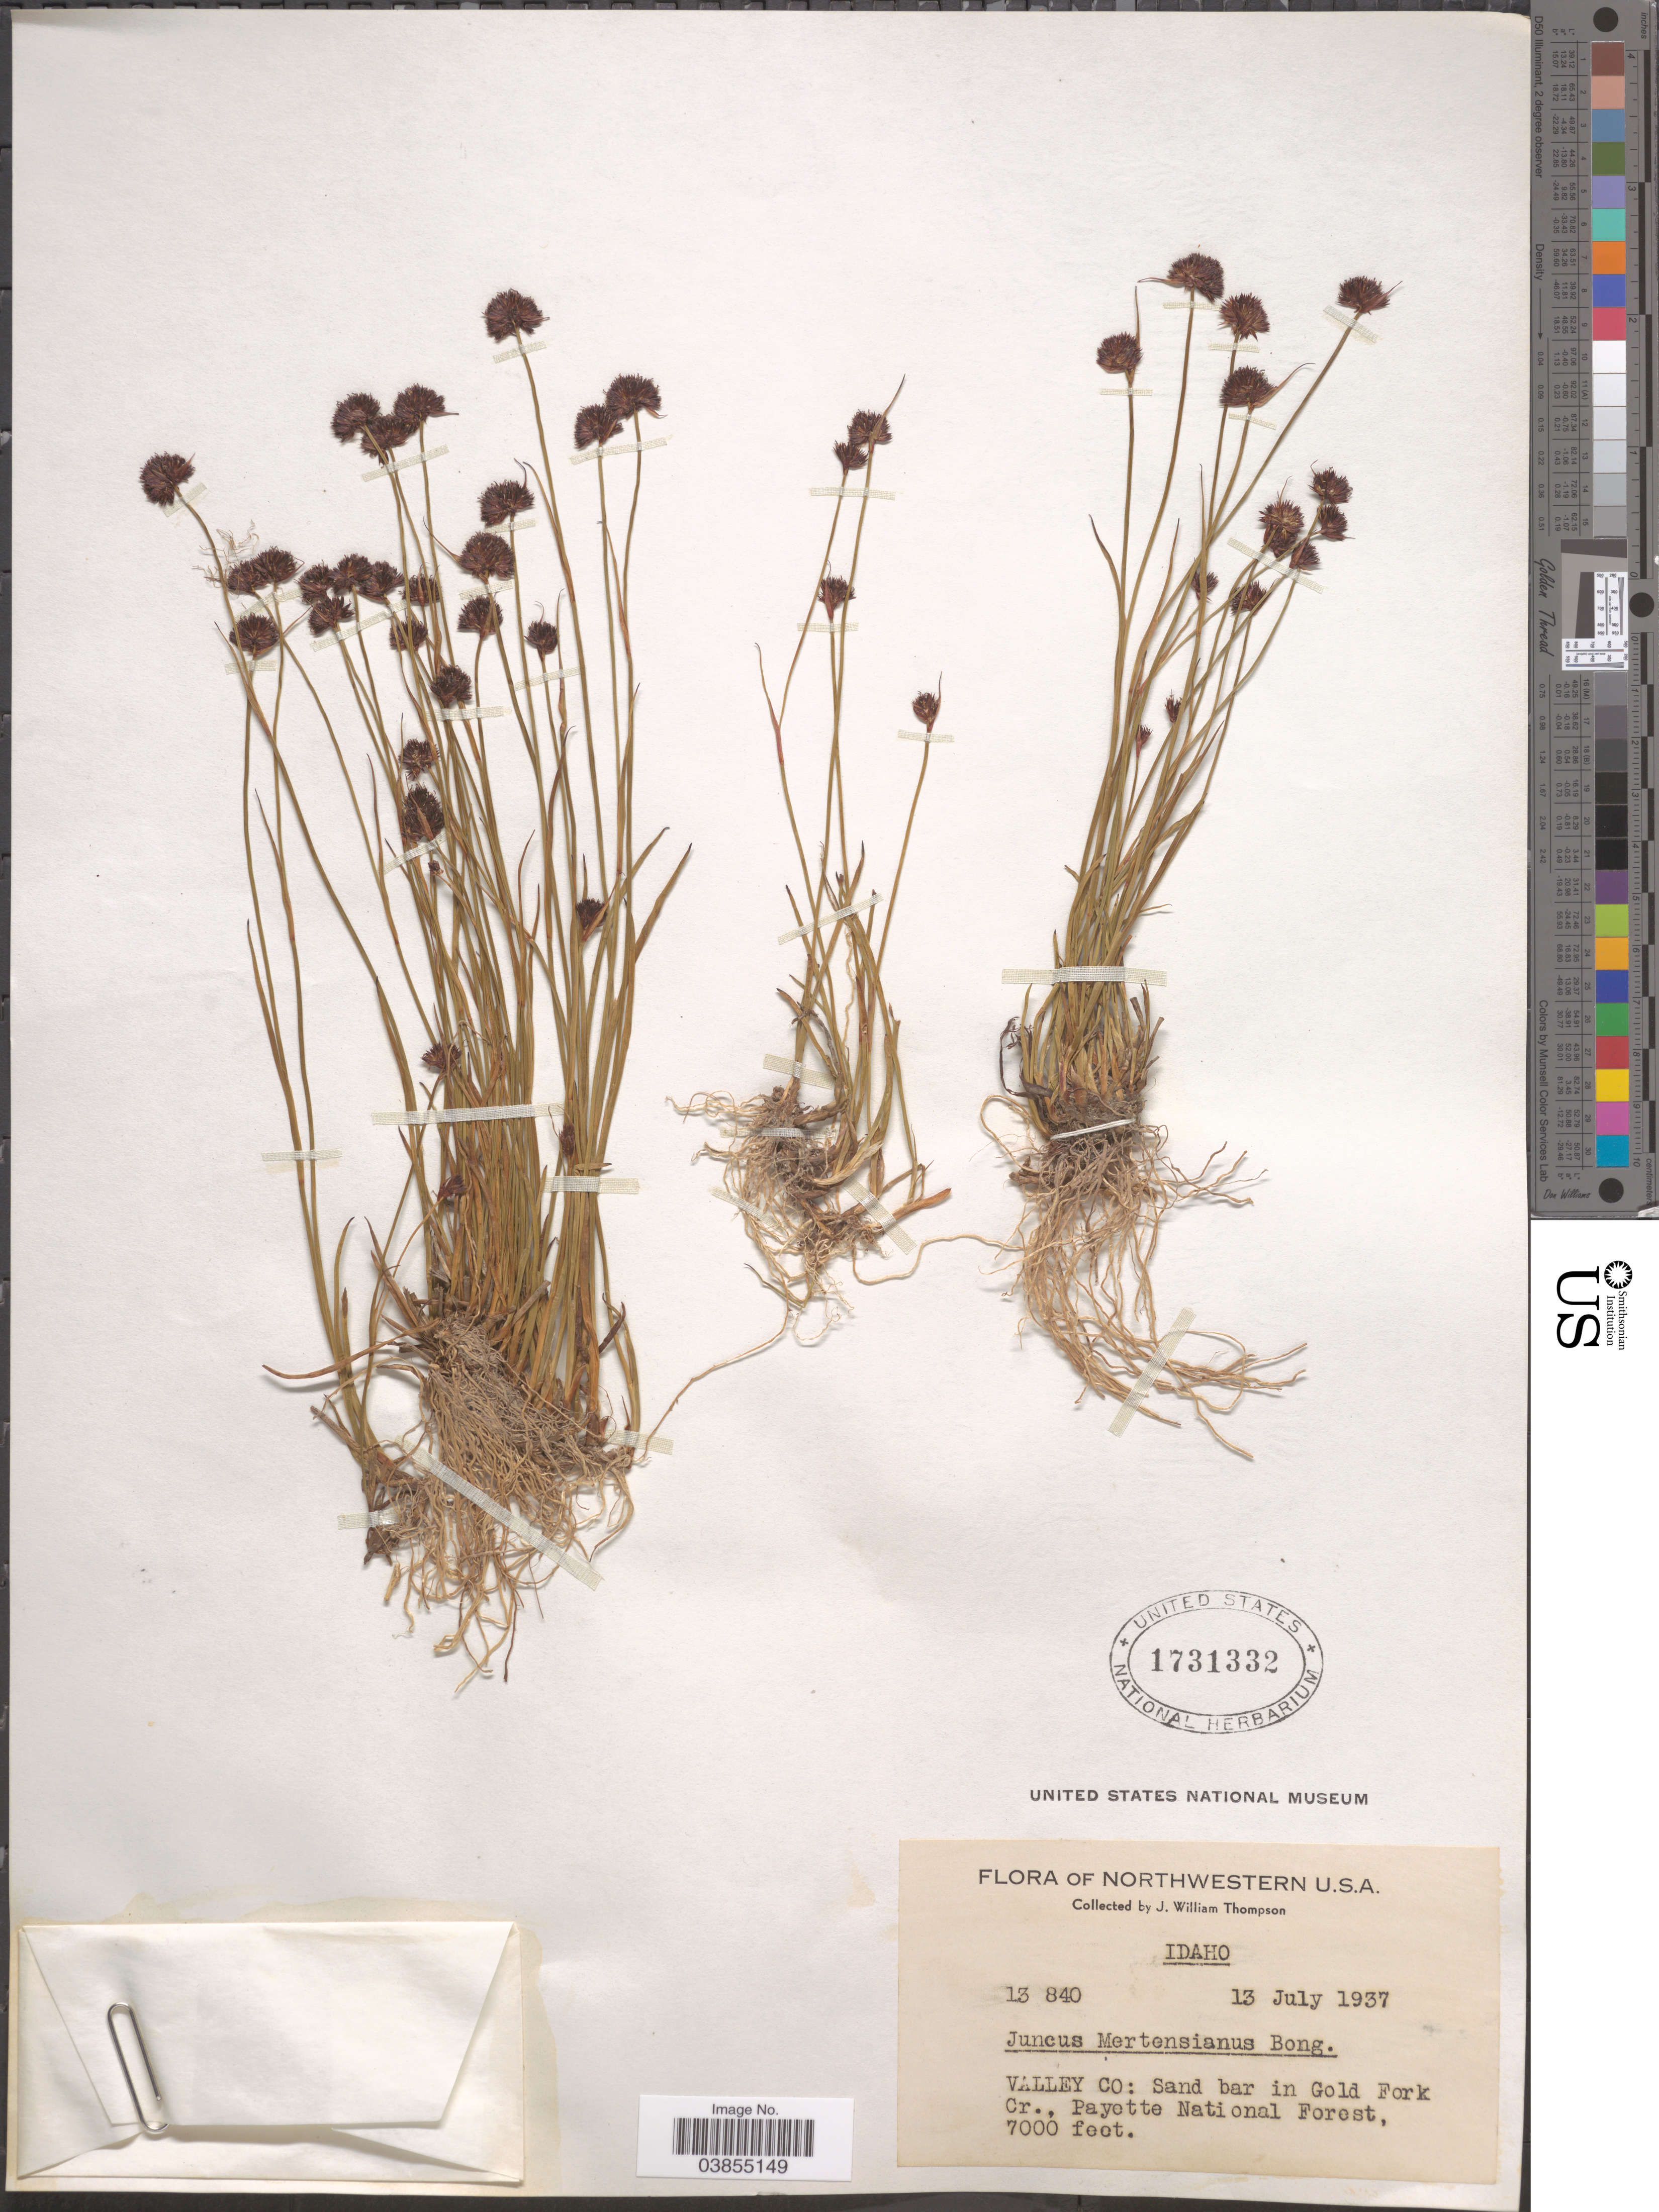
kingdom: Plantae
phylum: Tracheophyta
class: Liliopsida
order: Poales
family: Juncaceae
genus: Juncus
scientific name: Juncus mertensianus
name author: Bong.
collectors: J. W. Thompson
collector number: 13840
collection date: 1937-07-13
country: United States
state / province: Idaho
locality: Northwestern U.S.A. Valley Co: Sand bar in Gold Fork Cr., Payette National Forest.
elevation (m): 2134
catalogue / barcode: US 1731332